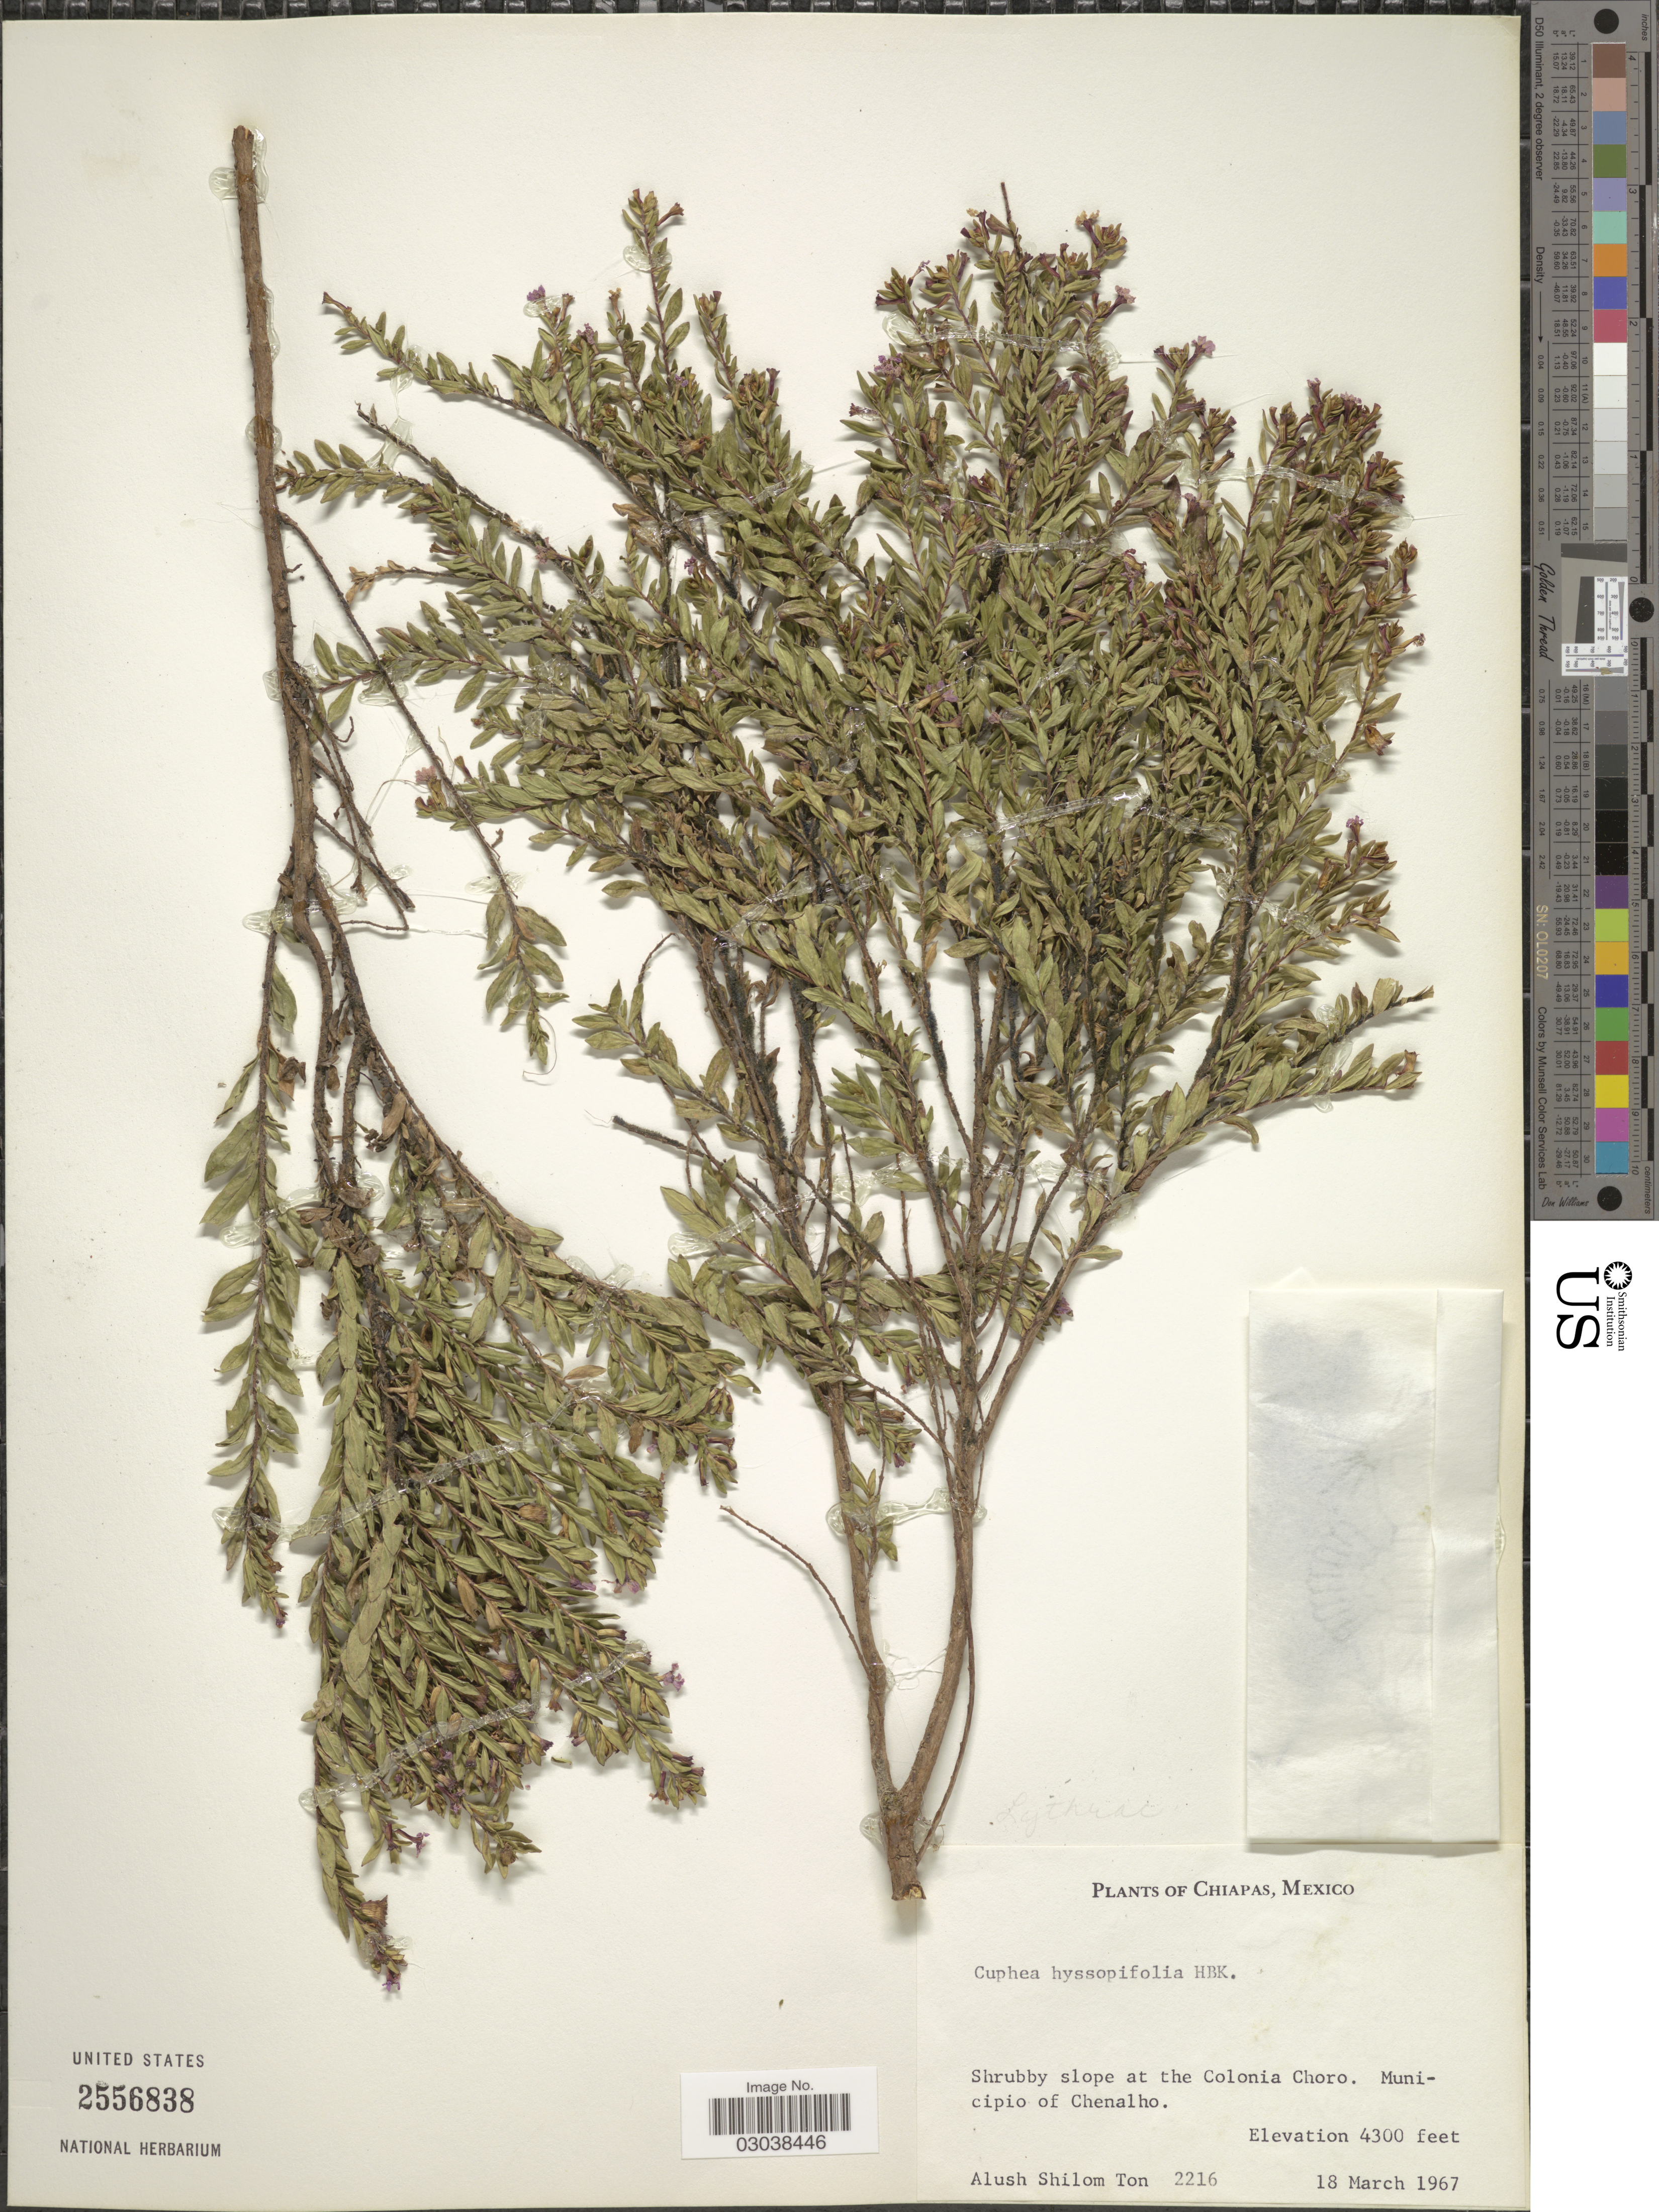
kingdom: Plantae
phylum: Tracheophyta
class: Magnoliopsida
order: Myrtales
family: Lythraceae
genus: Cuphea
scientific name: Cuphea hyssopifolia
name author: Kunth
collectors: A. M. Ton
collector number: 2216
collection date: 1967-03-18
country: Mexico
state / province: Chiapas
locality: Slope at the Colonia Choro. Municipio of Chenalho.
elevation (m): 1311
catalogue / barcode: US 2556838